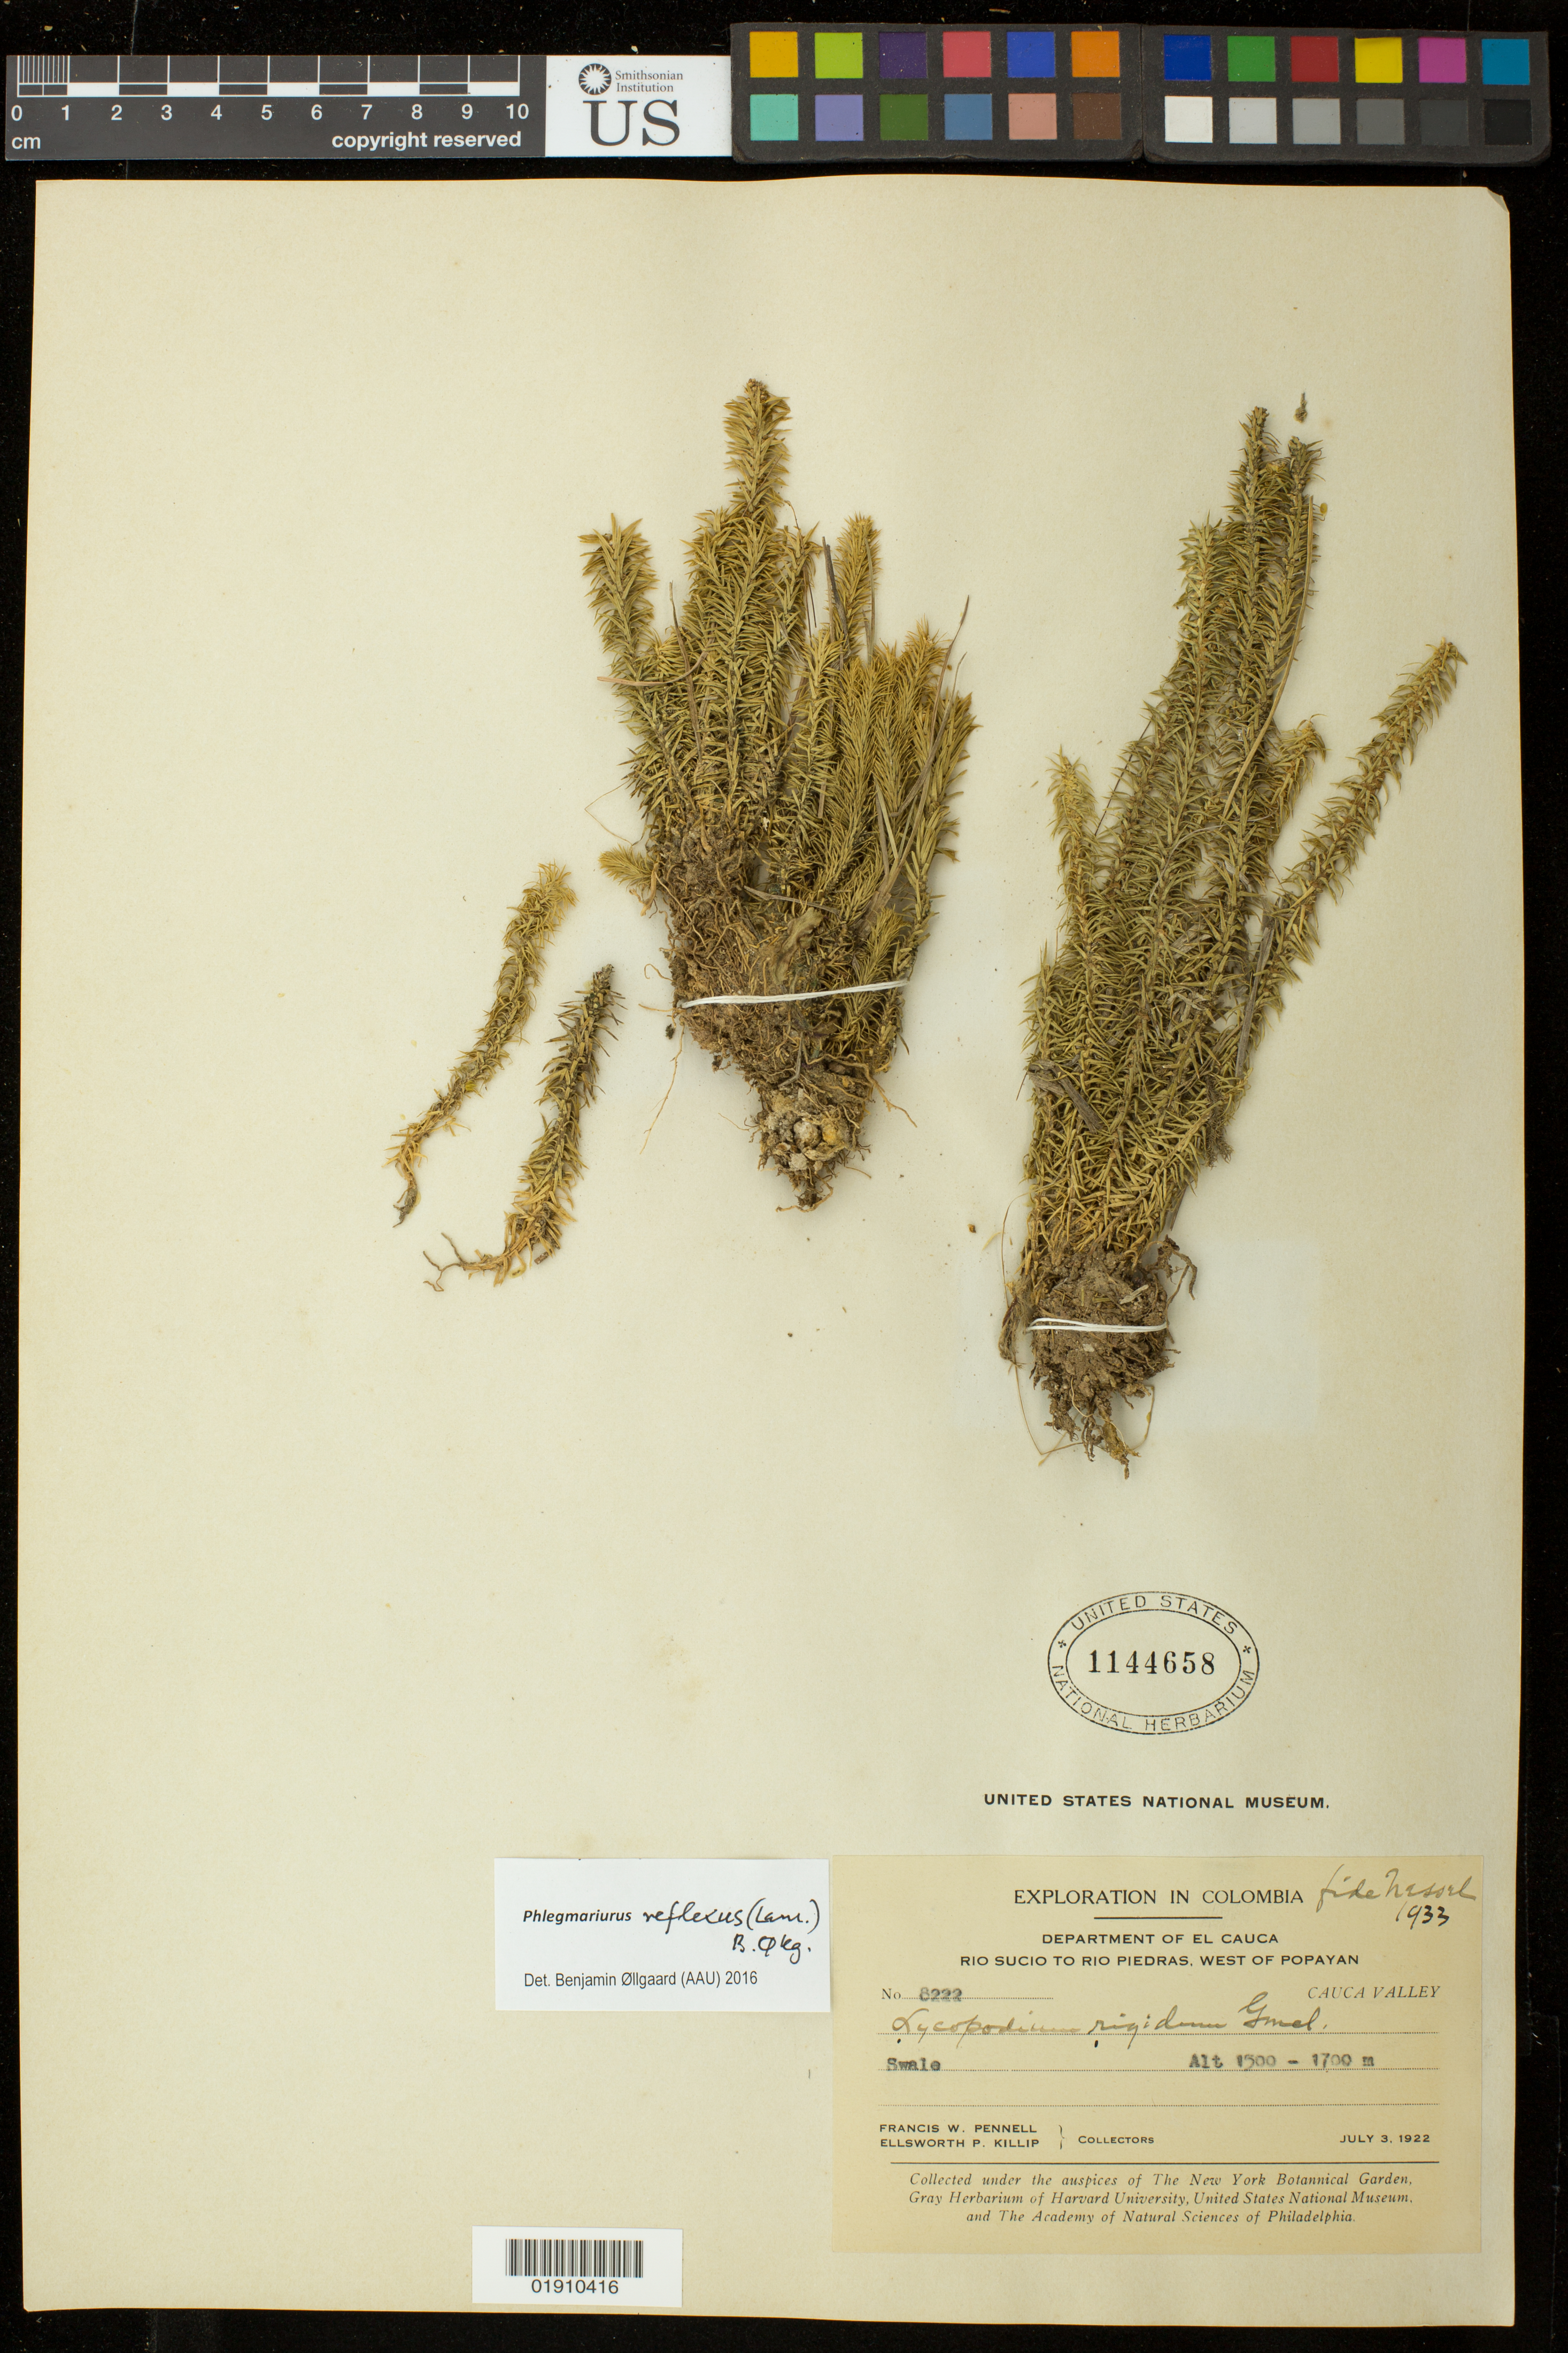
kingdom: Plantae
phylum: Tracheophyta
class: Lycopodiopsida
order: Lycopodiales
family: Lycopodiaceae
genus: Phlegmariurus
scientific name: Phlegmariurus reflexus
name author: (Lam.) B. Øllg.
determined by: Øllgaard, Benjamin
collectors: F. W. Pennell & E. P. Killip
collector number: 8222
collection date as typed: July 3, 1922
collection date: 1922-07-03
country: Colombia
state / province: Valle del Cauca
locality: El Cauca, Rio Sucio to Rio Piedras, West of Popayan, Cauca Valley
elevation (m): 1500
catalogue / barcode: US 1144658